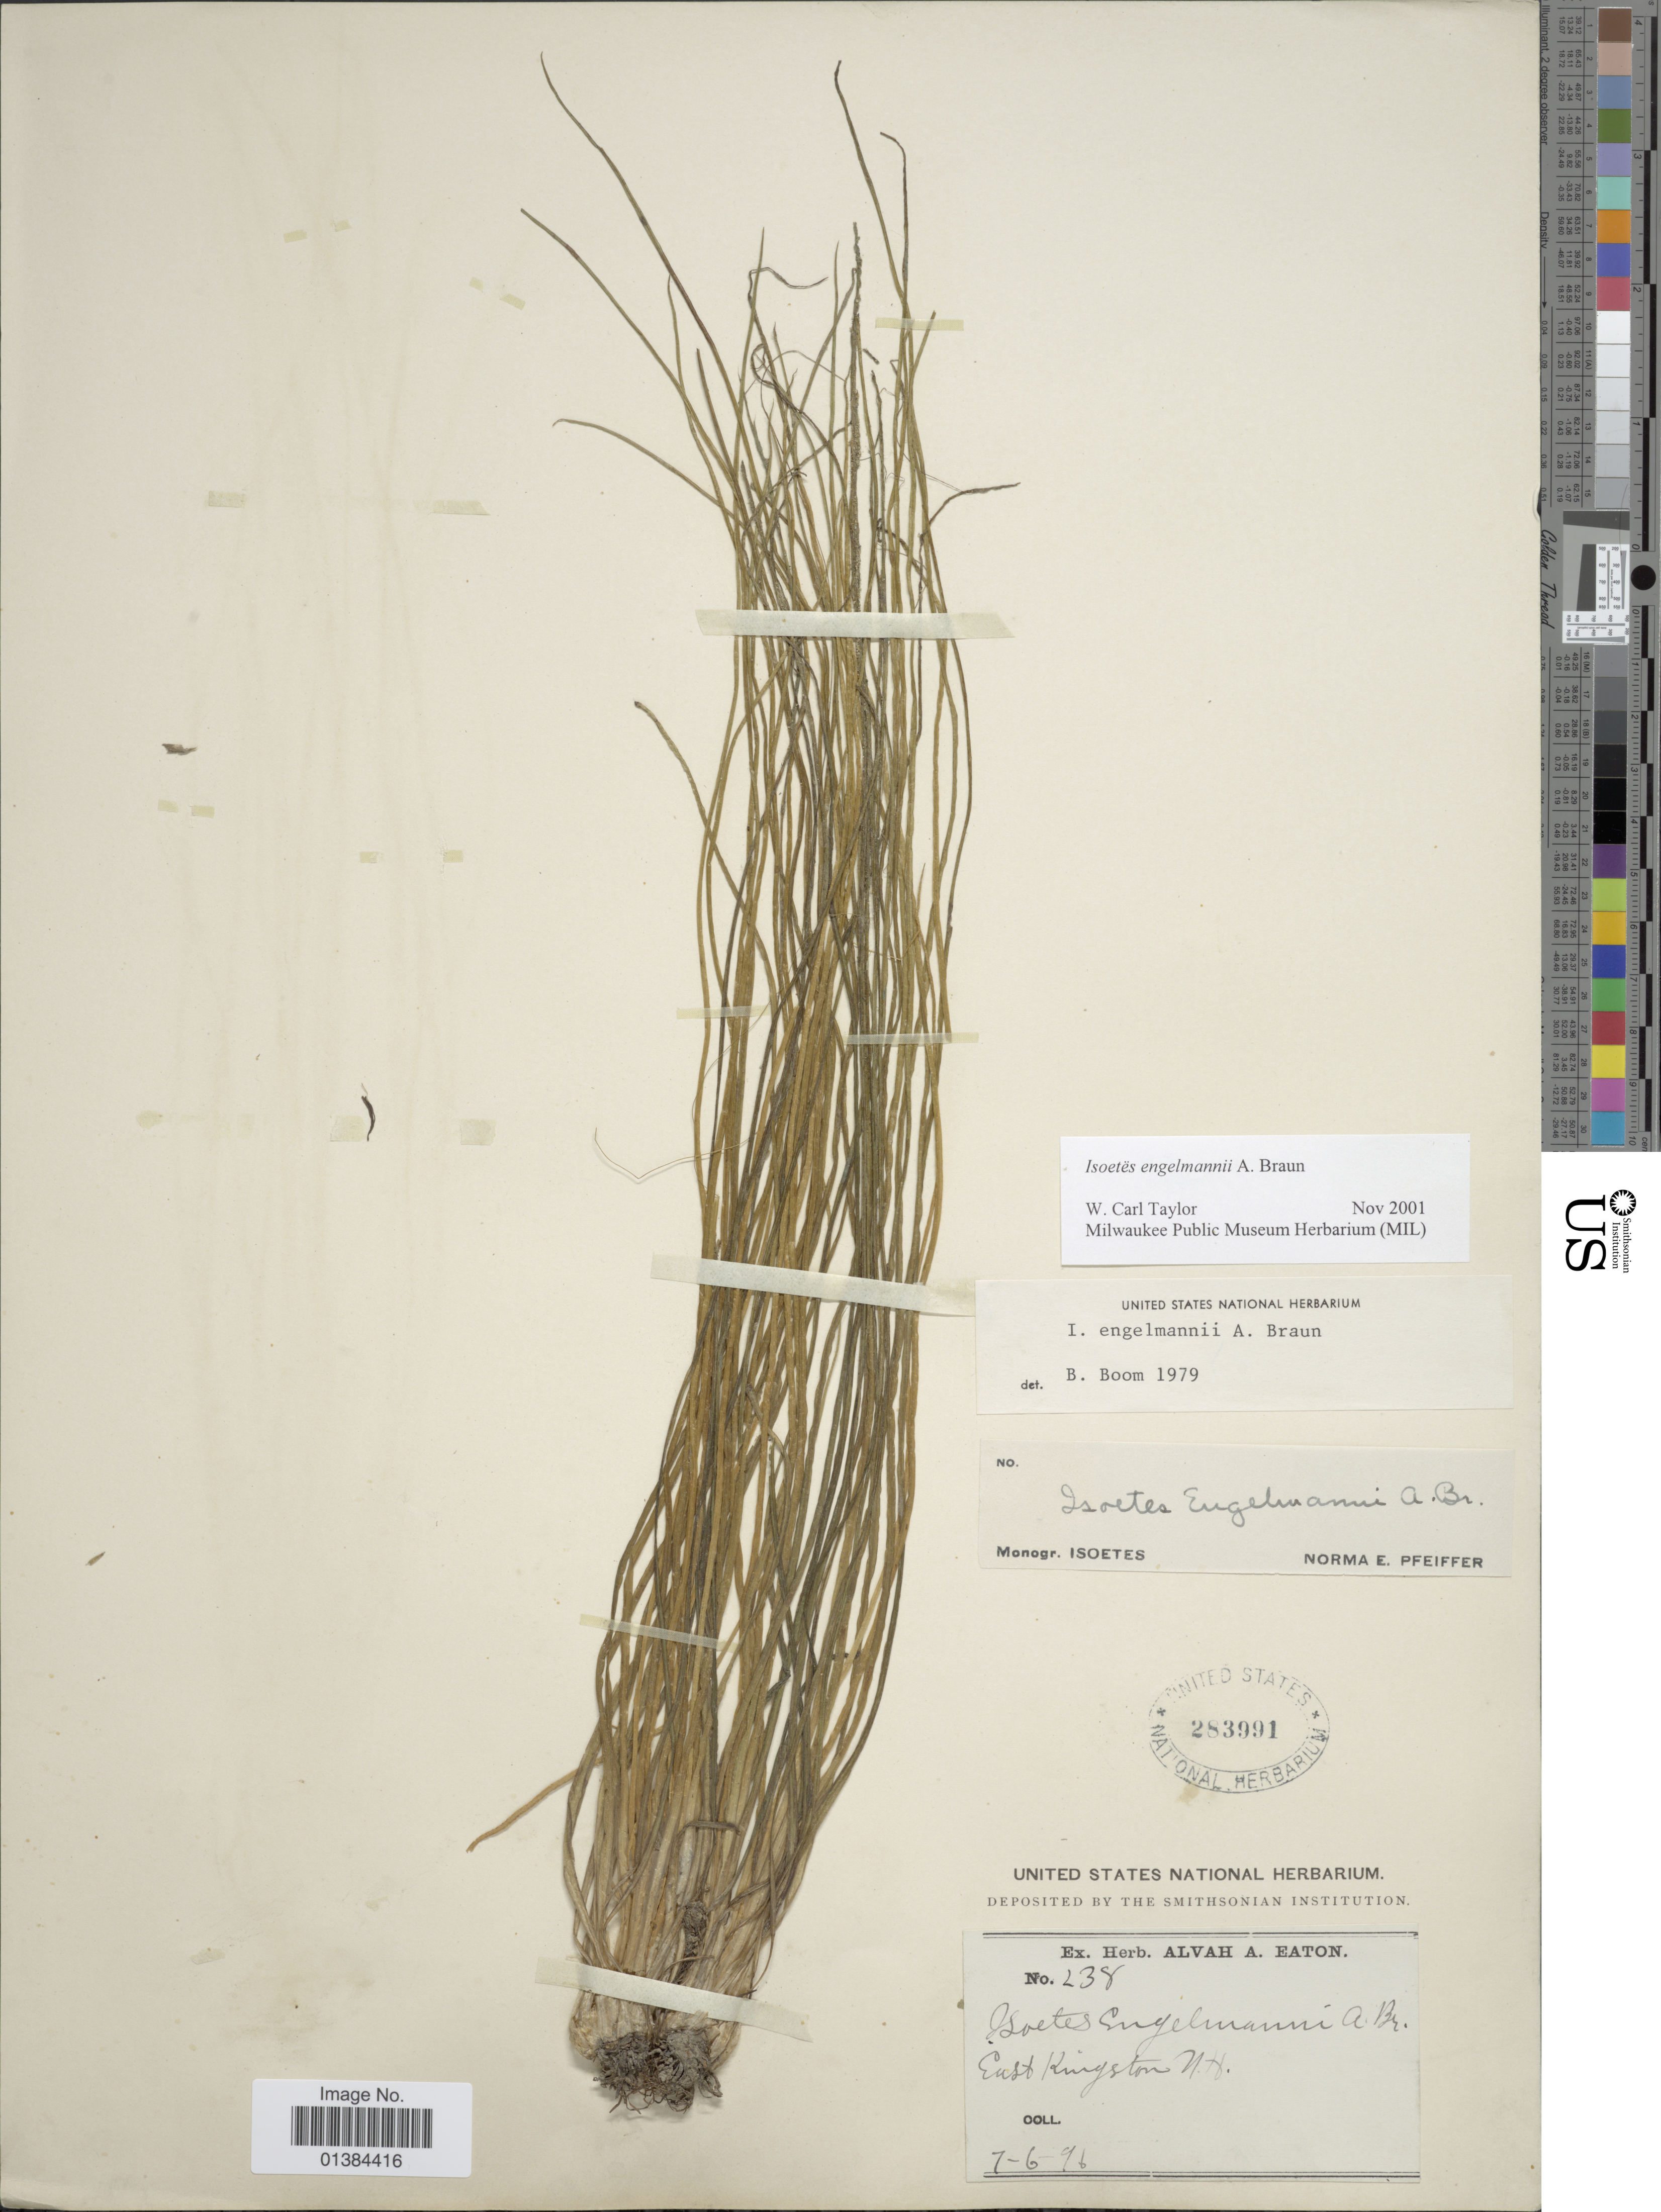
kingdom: Plantae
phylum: Tracheophyta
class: Lycopodiopsida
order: Isoetales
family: Isoetaceae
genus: Isoetes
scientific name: Isoetes engelmannii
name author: A. Braun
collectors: ex herb. Alvah A. Eaton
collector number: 238*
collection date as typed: Transcribed d/m/y: 7/6/96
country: United States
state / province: New Hampshire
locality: East Kingston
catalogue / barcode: US 283991